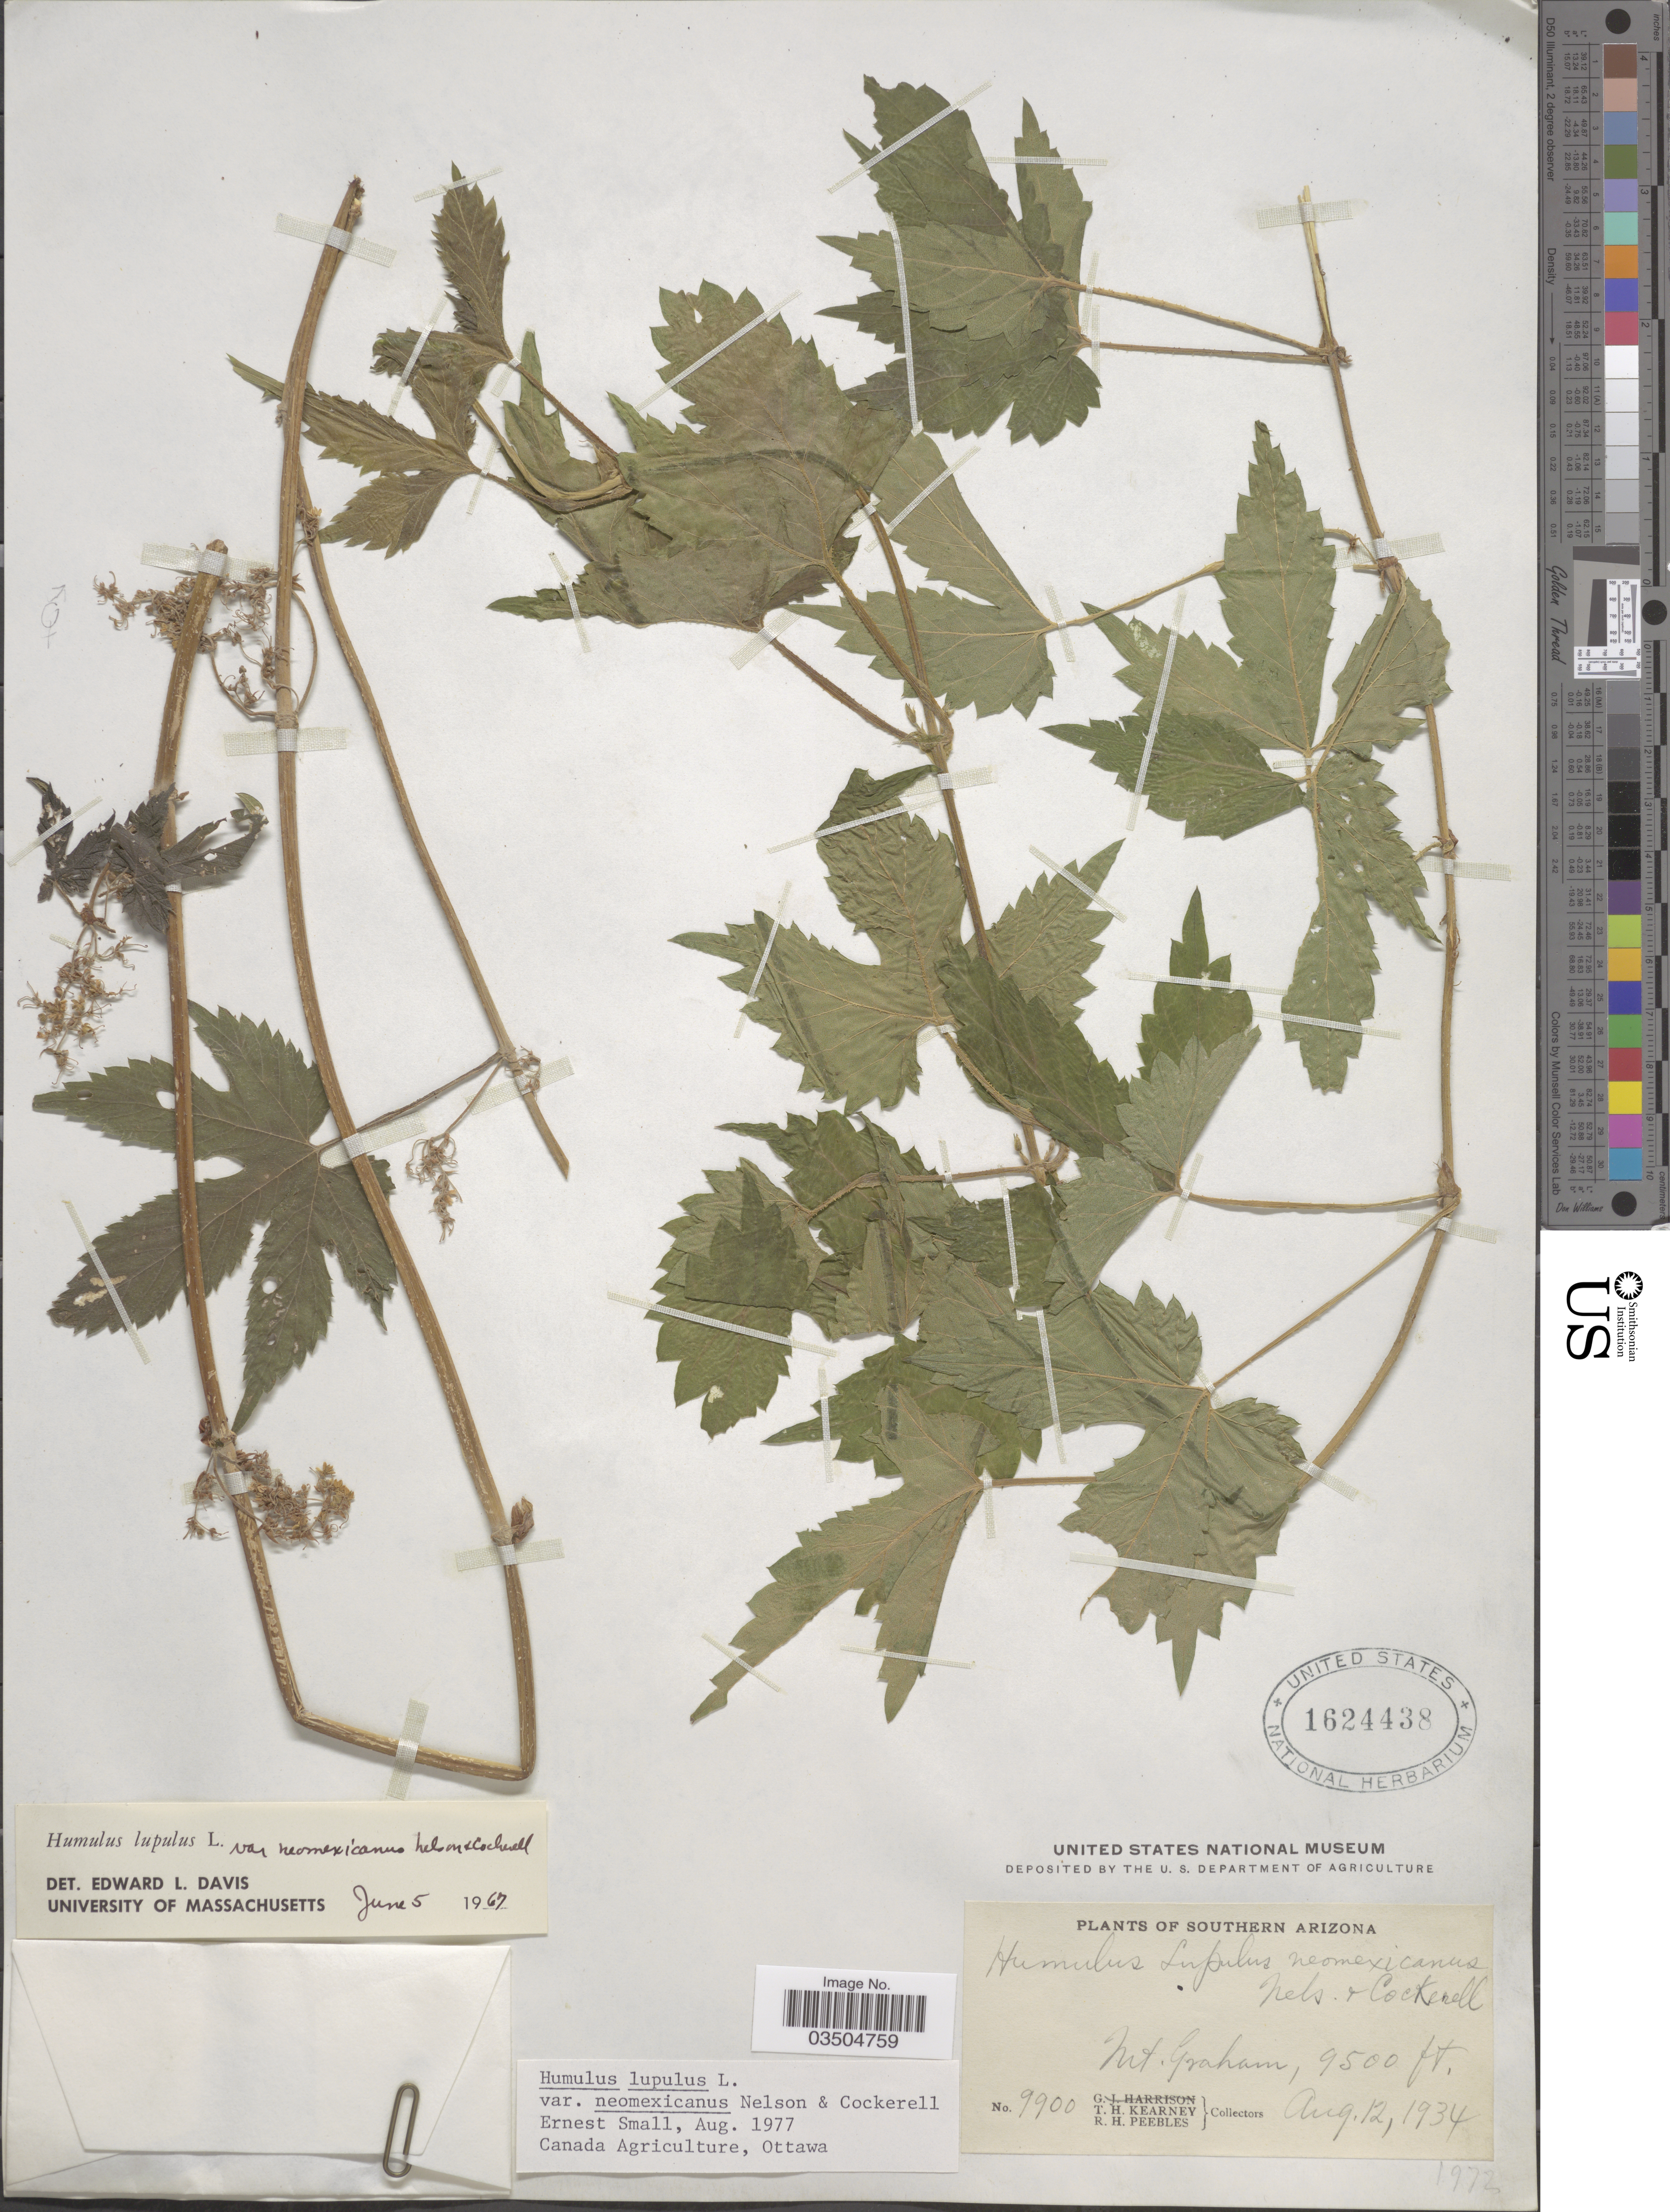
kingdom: Plantae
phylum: Tracheophyta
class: Magnoliopsida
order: Rosales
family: Cannabaceae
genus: Humulus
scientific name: Humulus neomexicanus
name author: (A. Nelson & Cockerell) Rydb.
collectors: T. H. Kearney & R. H. Peebles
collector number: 9900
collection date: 1934-08-12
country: United States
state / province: Arizona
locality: Southern Arizona. Mt. Graham.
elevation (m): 2896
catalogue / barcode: US 1624438